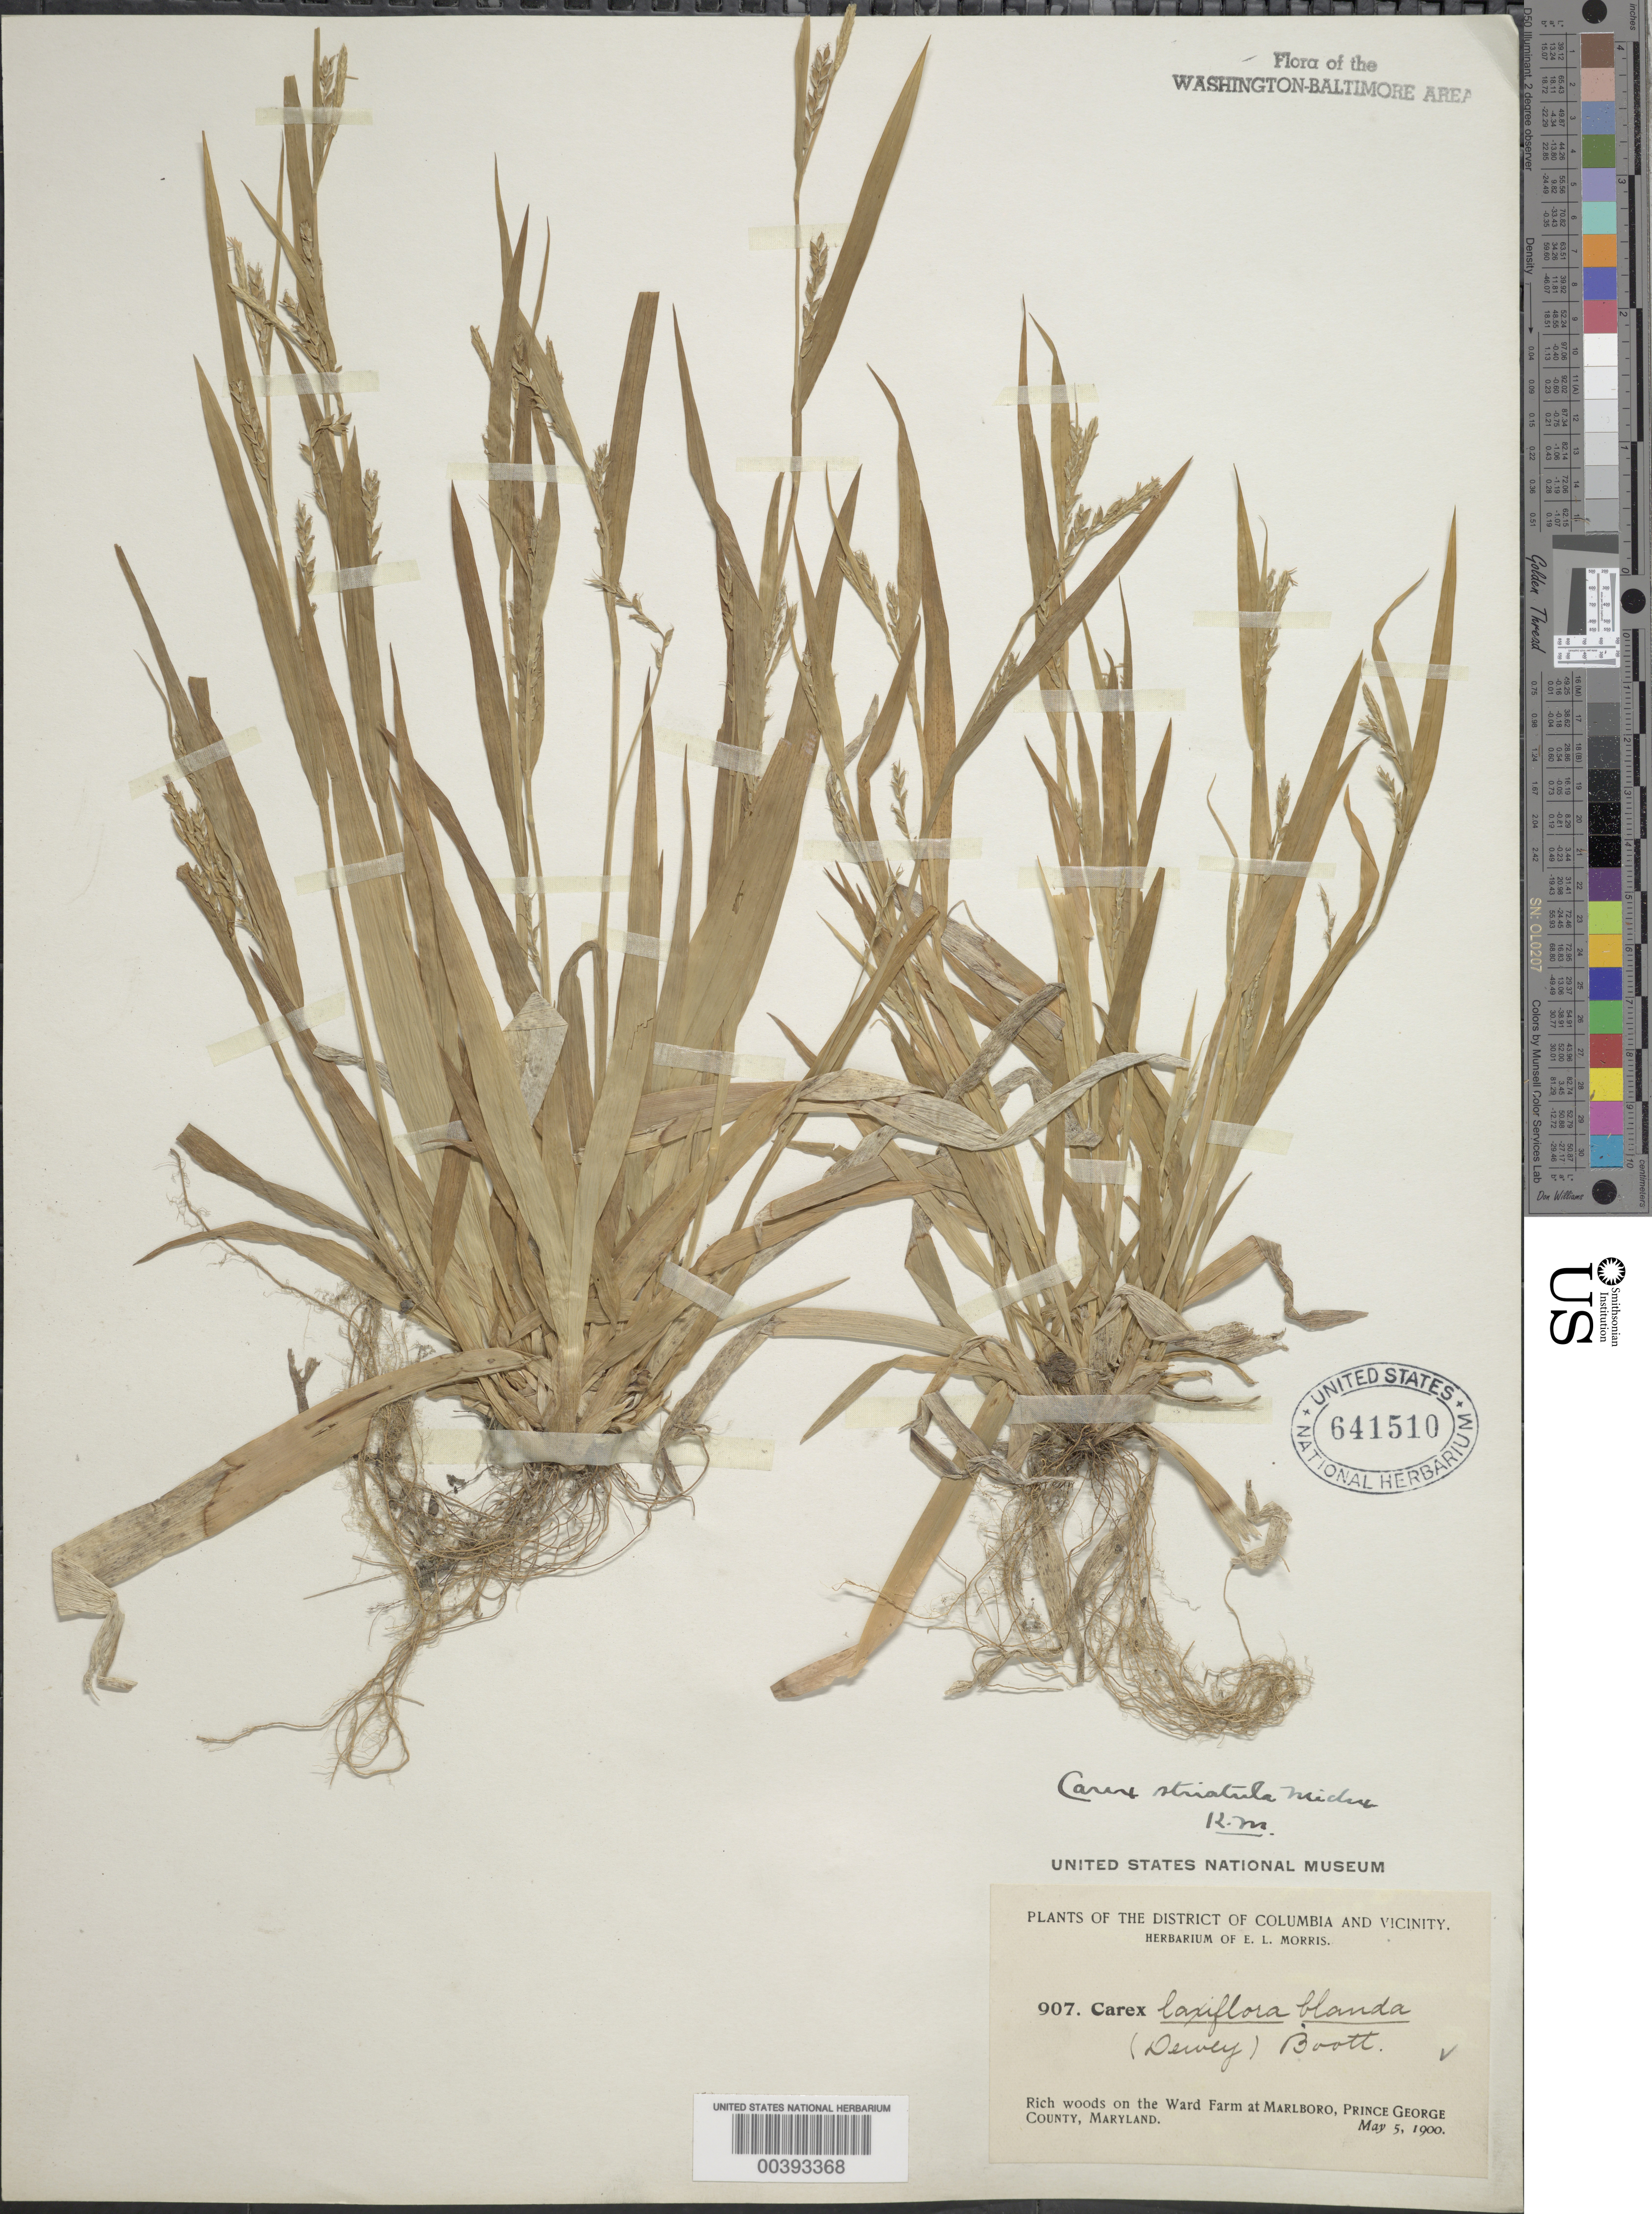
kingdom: Plantae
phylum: Tracheophyta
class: Liliopsida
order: Poales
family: Cyperaceae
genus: Carex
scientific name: Carex striatula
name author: Michx.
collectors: E. L. Morris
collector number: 907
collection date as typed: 05 May 1900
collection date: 1900-05-05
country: United States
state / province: Maryland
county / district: Prince George's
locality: Marlboro, Ward Farm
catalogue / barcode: US 641510